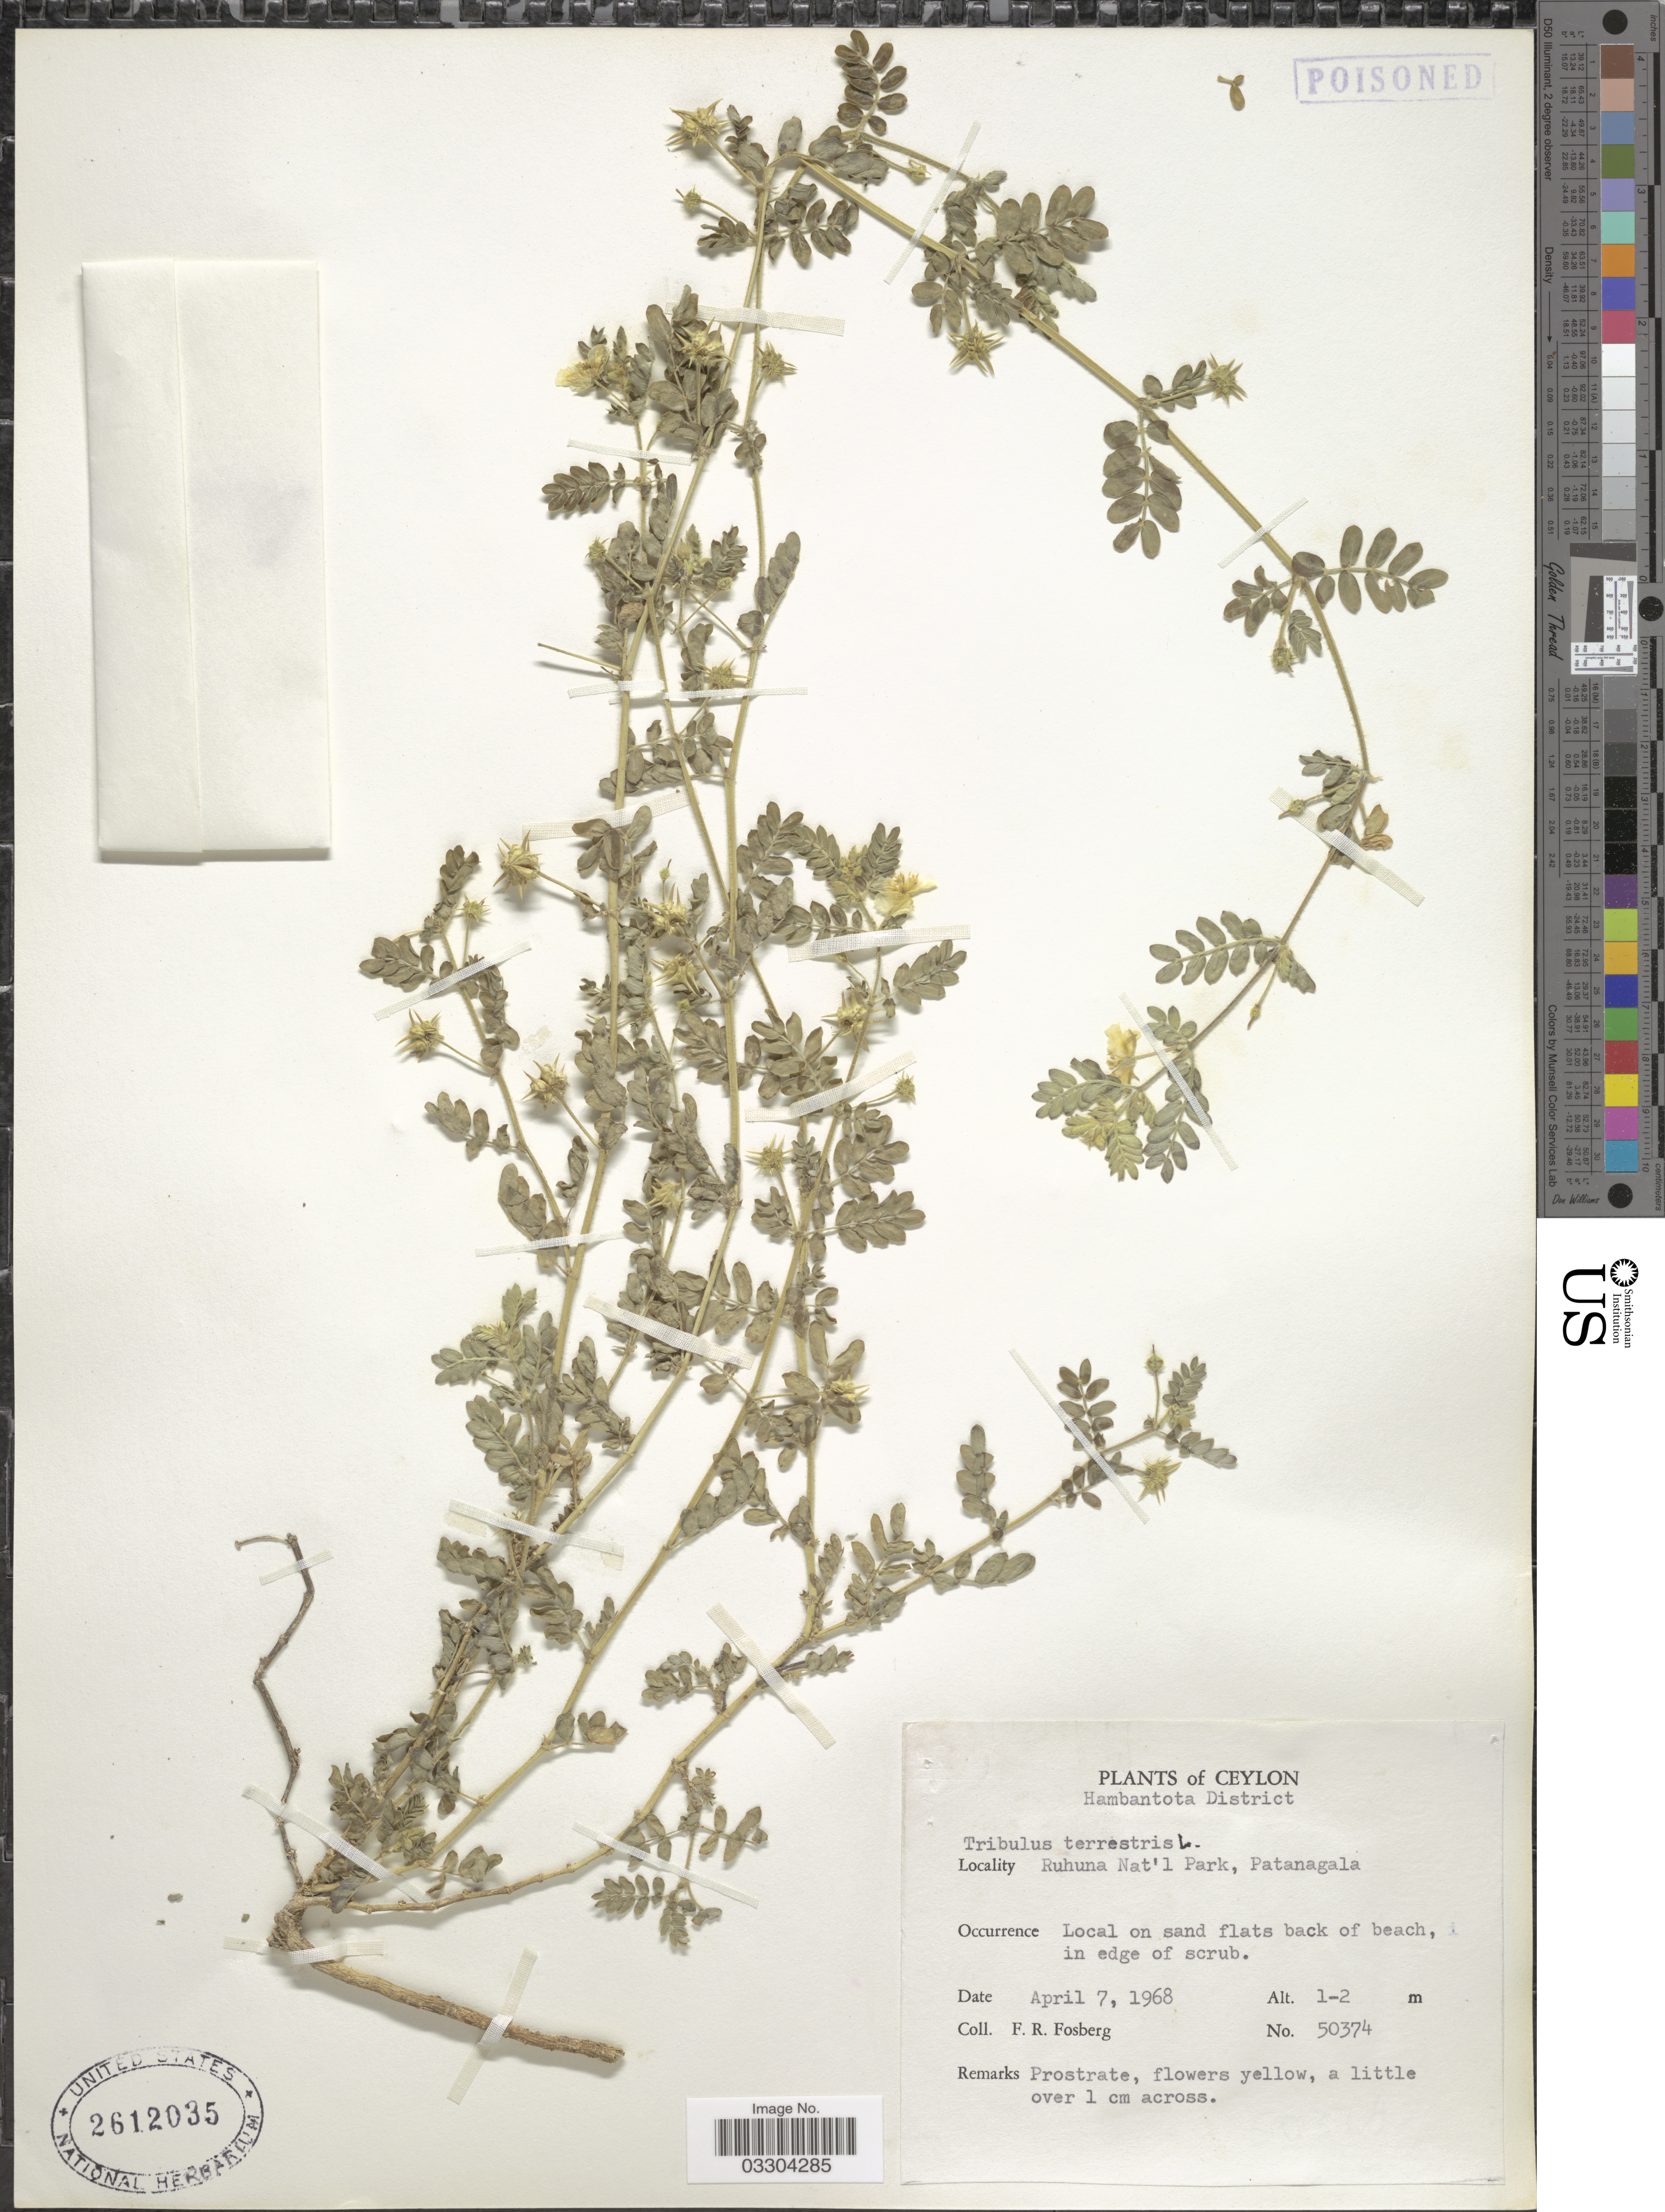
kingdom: Plantae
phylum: Tracheophyta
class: Magnoliopsida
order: Zygophyllales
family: Zygophyllaceae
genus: Tribulus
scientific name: Tribulus terrestris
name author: L.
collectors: F. R. Fosberg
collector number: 50374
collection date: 1968-04-07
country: Sri Lanka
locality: Ceylon. Hambantota District. Ruhuna Nat'l Park, Patanagala.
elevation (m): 1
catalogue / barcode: US 2612035